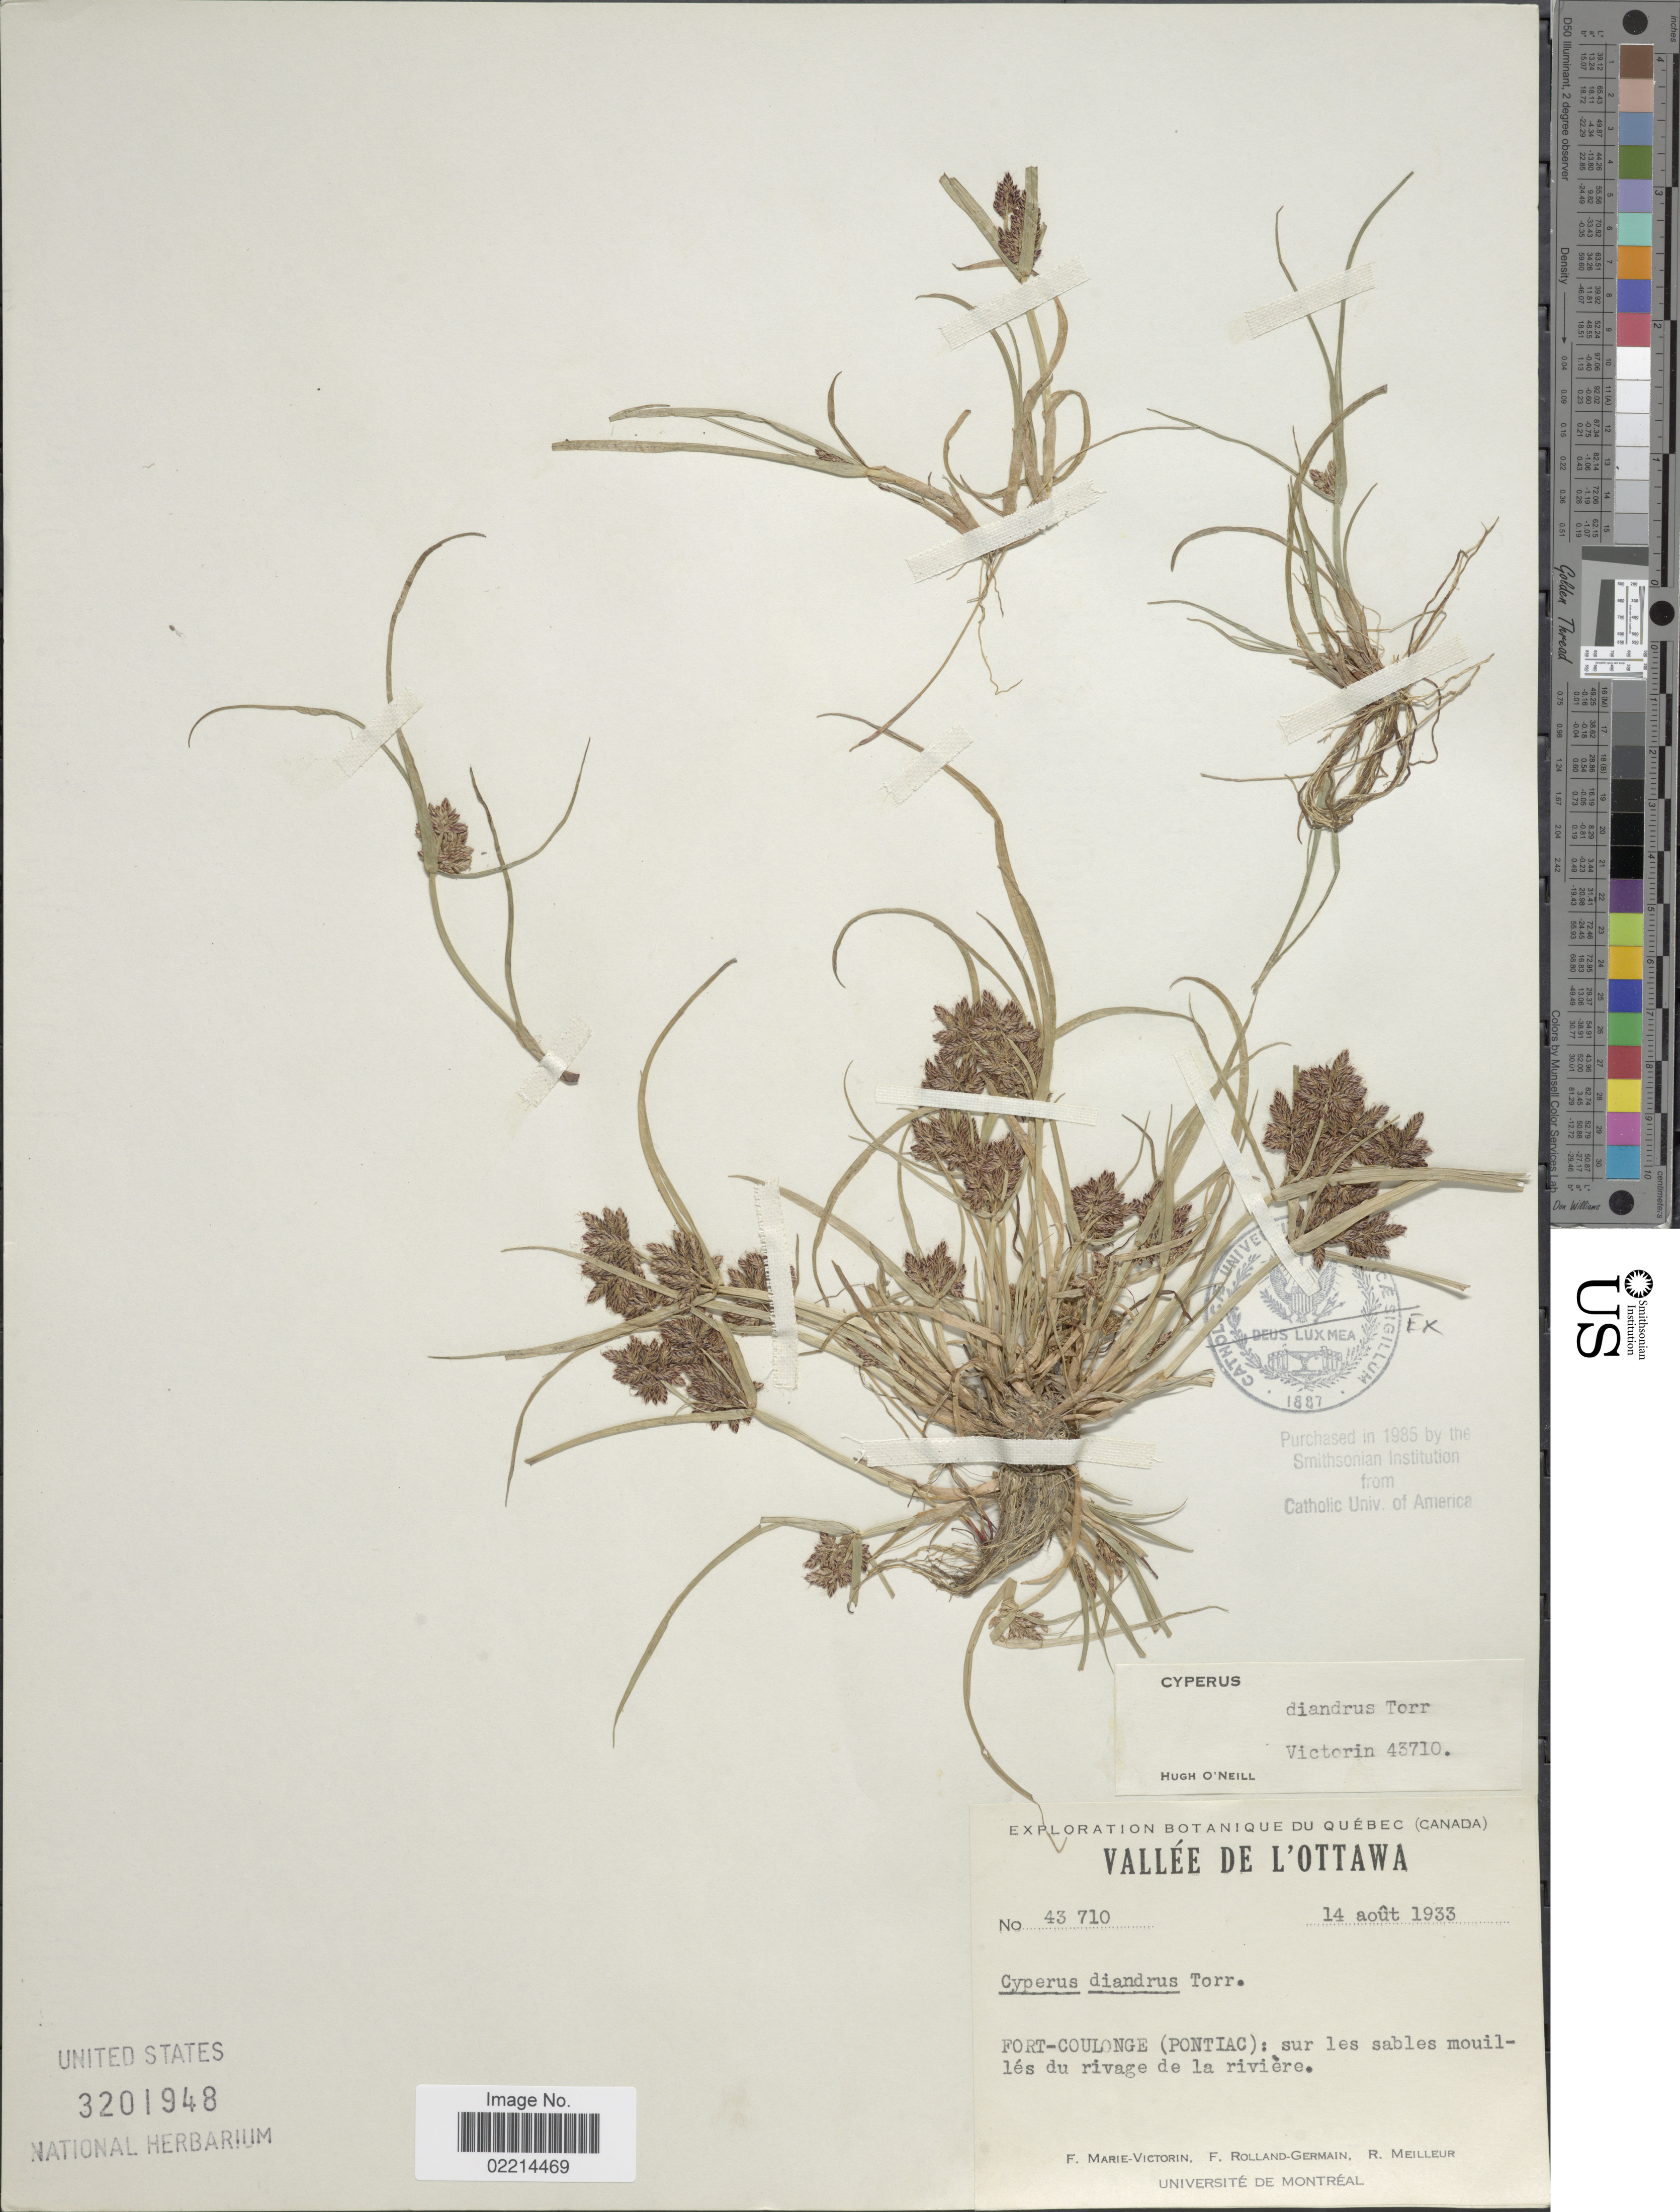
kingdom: Plantae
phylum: Tracheophyta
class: Liliopsida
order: Poales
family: Cyperaceae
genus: Cyperus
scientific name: Cyperus diandrus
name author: Torr.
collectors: F. Marie-Victorin, Rolland-Germain & R. Meilleur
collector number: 43710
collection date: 1933-08-14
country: Canada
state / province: Quebec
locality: Vallee de L'Ottawa, Fort-Coulonge (Pontiac): sur les sables mouilles du rivage de la riviere.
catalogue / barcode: US 3201948